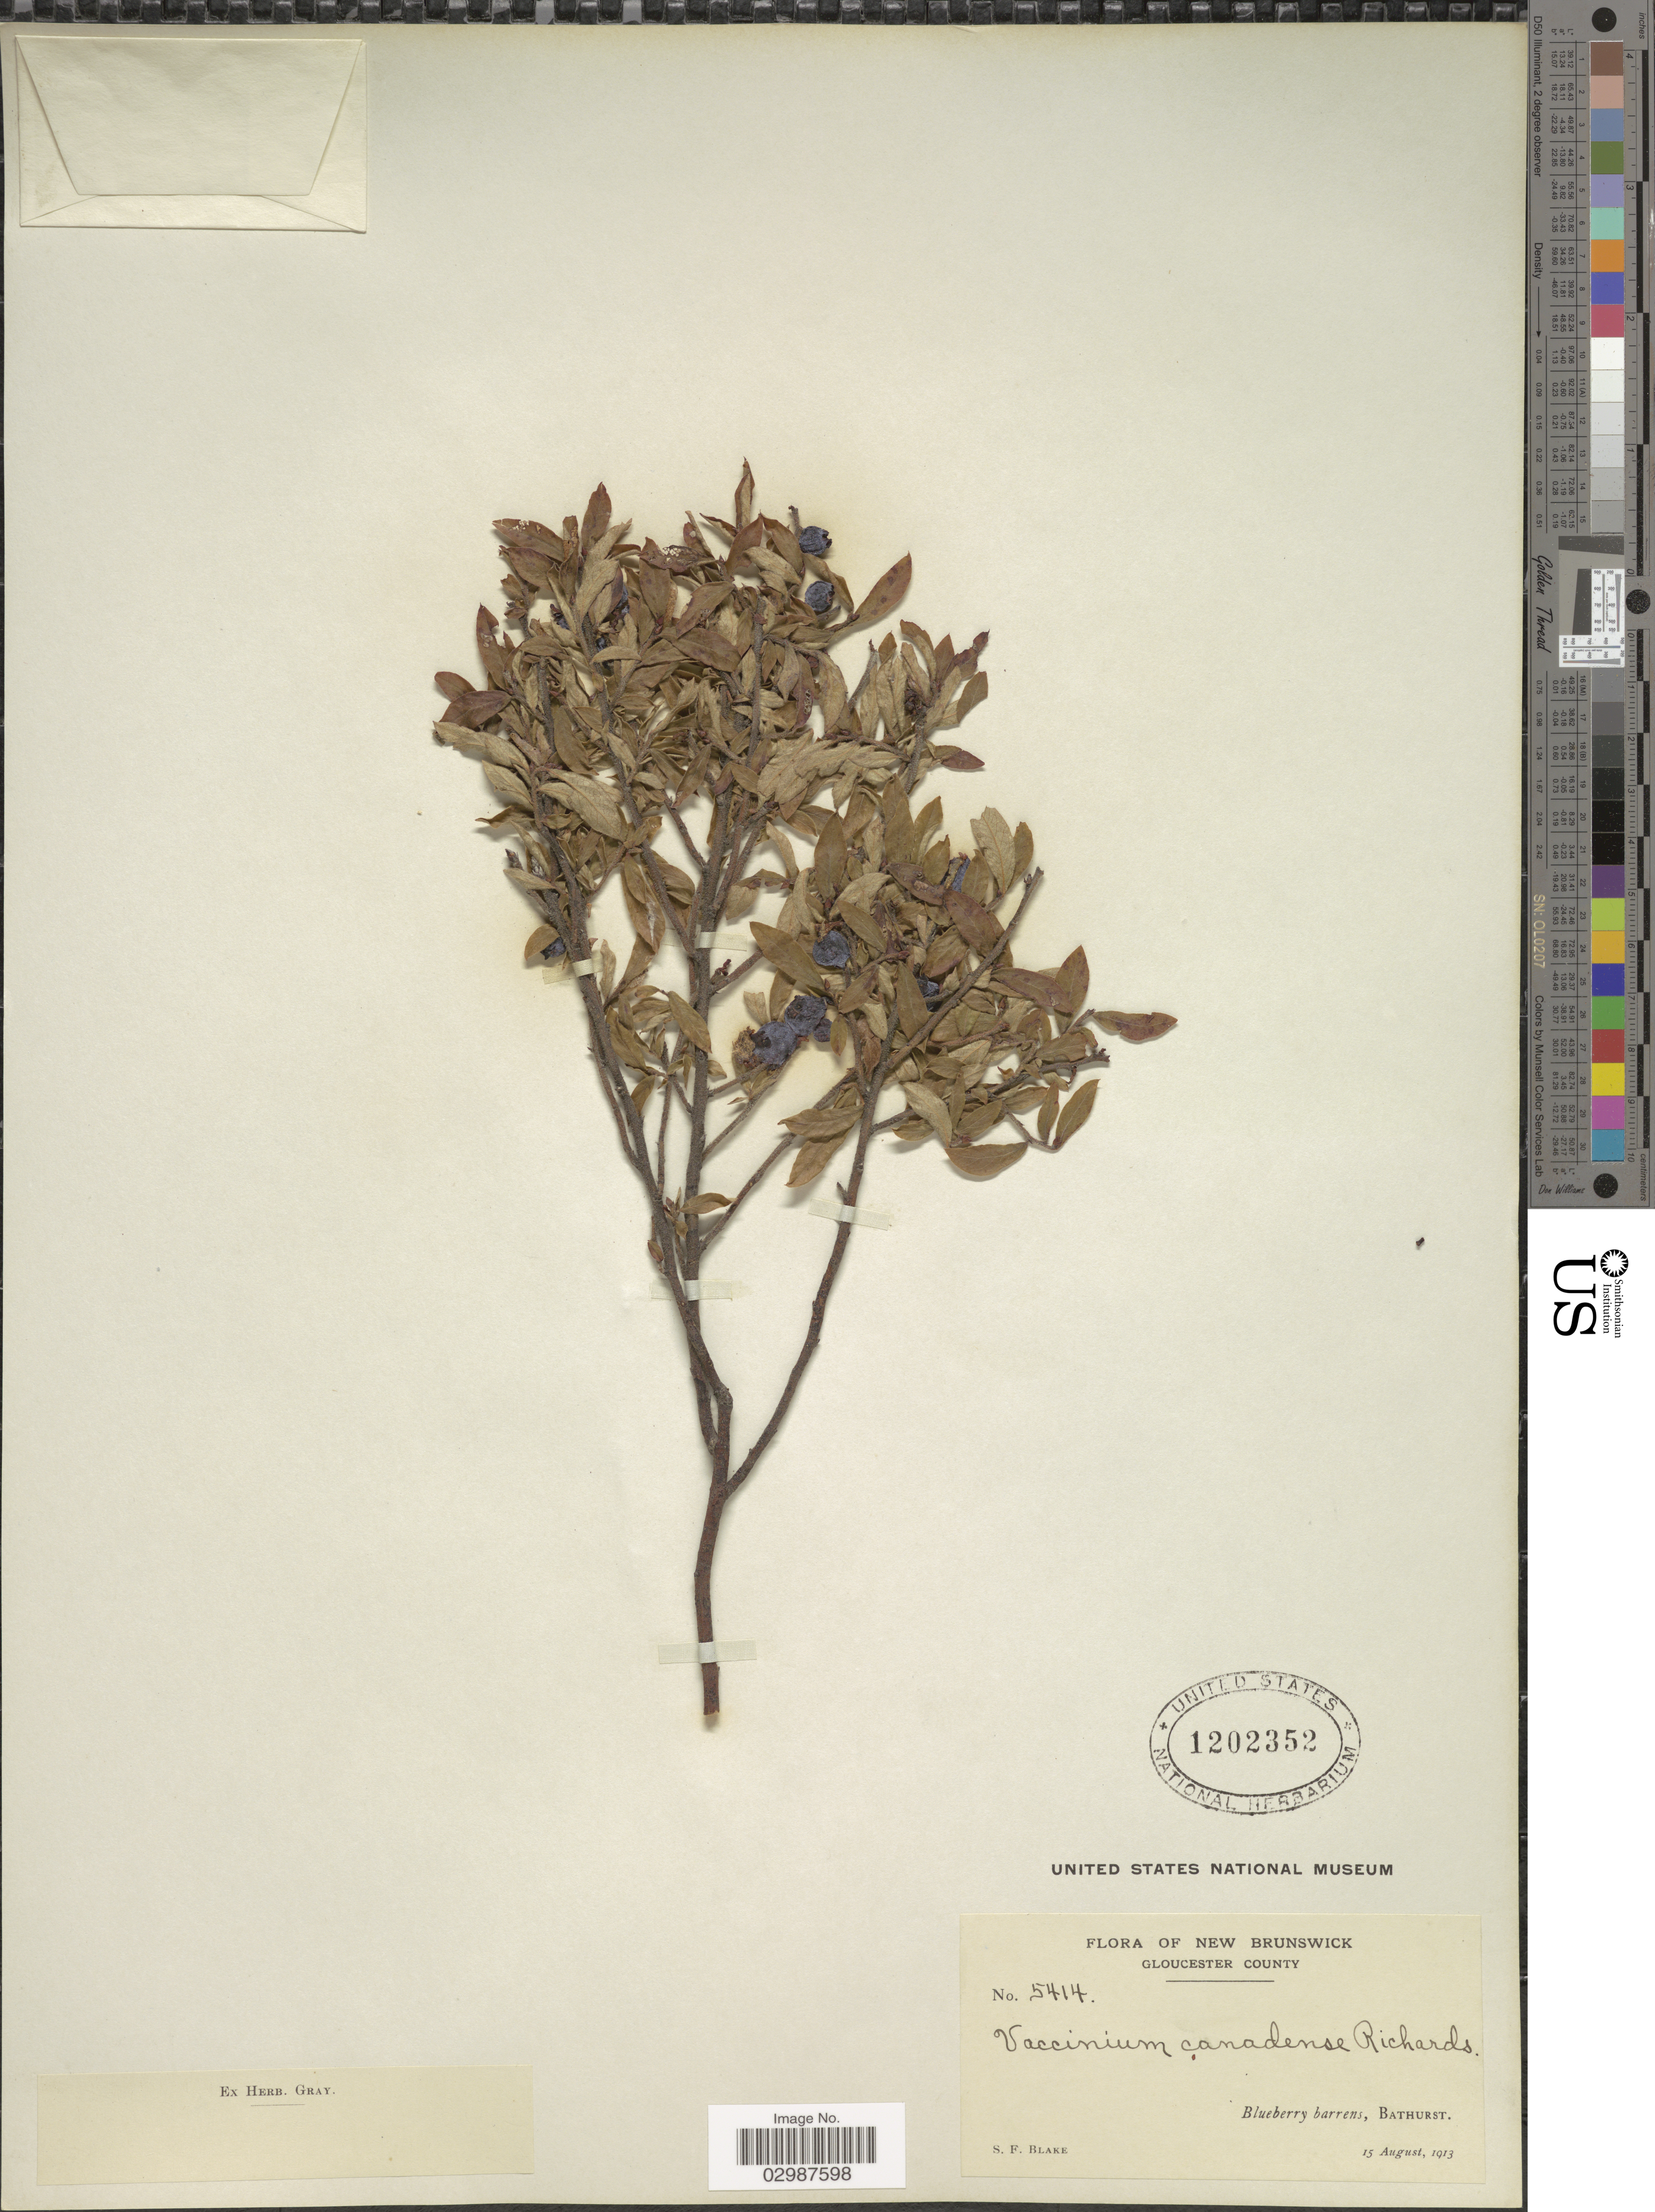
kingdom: Plantae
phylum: Tracheophyta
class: Magnoliopsida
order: Ericales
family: Ericaceae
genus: Vaccinium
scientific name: Vaccinium canadense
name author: Kalm ex Richardson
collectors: S. Blake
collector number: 5414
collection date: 1913-08-15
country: Canada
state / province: New Brunswick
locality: Gloucester County. Blueberry barrens, Bathurst.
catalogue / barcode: US 1202352